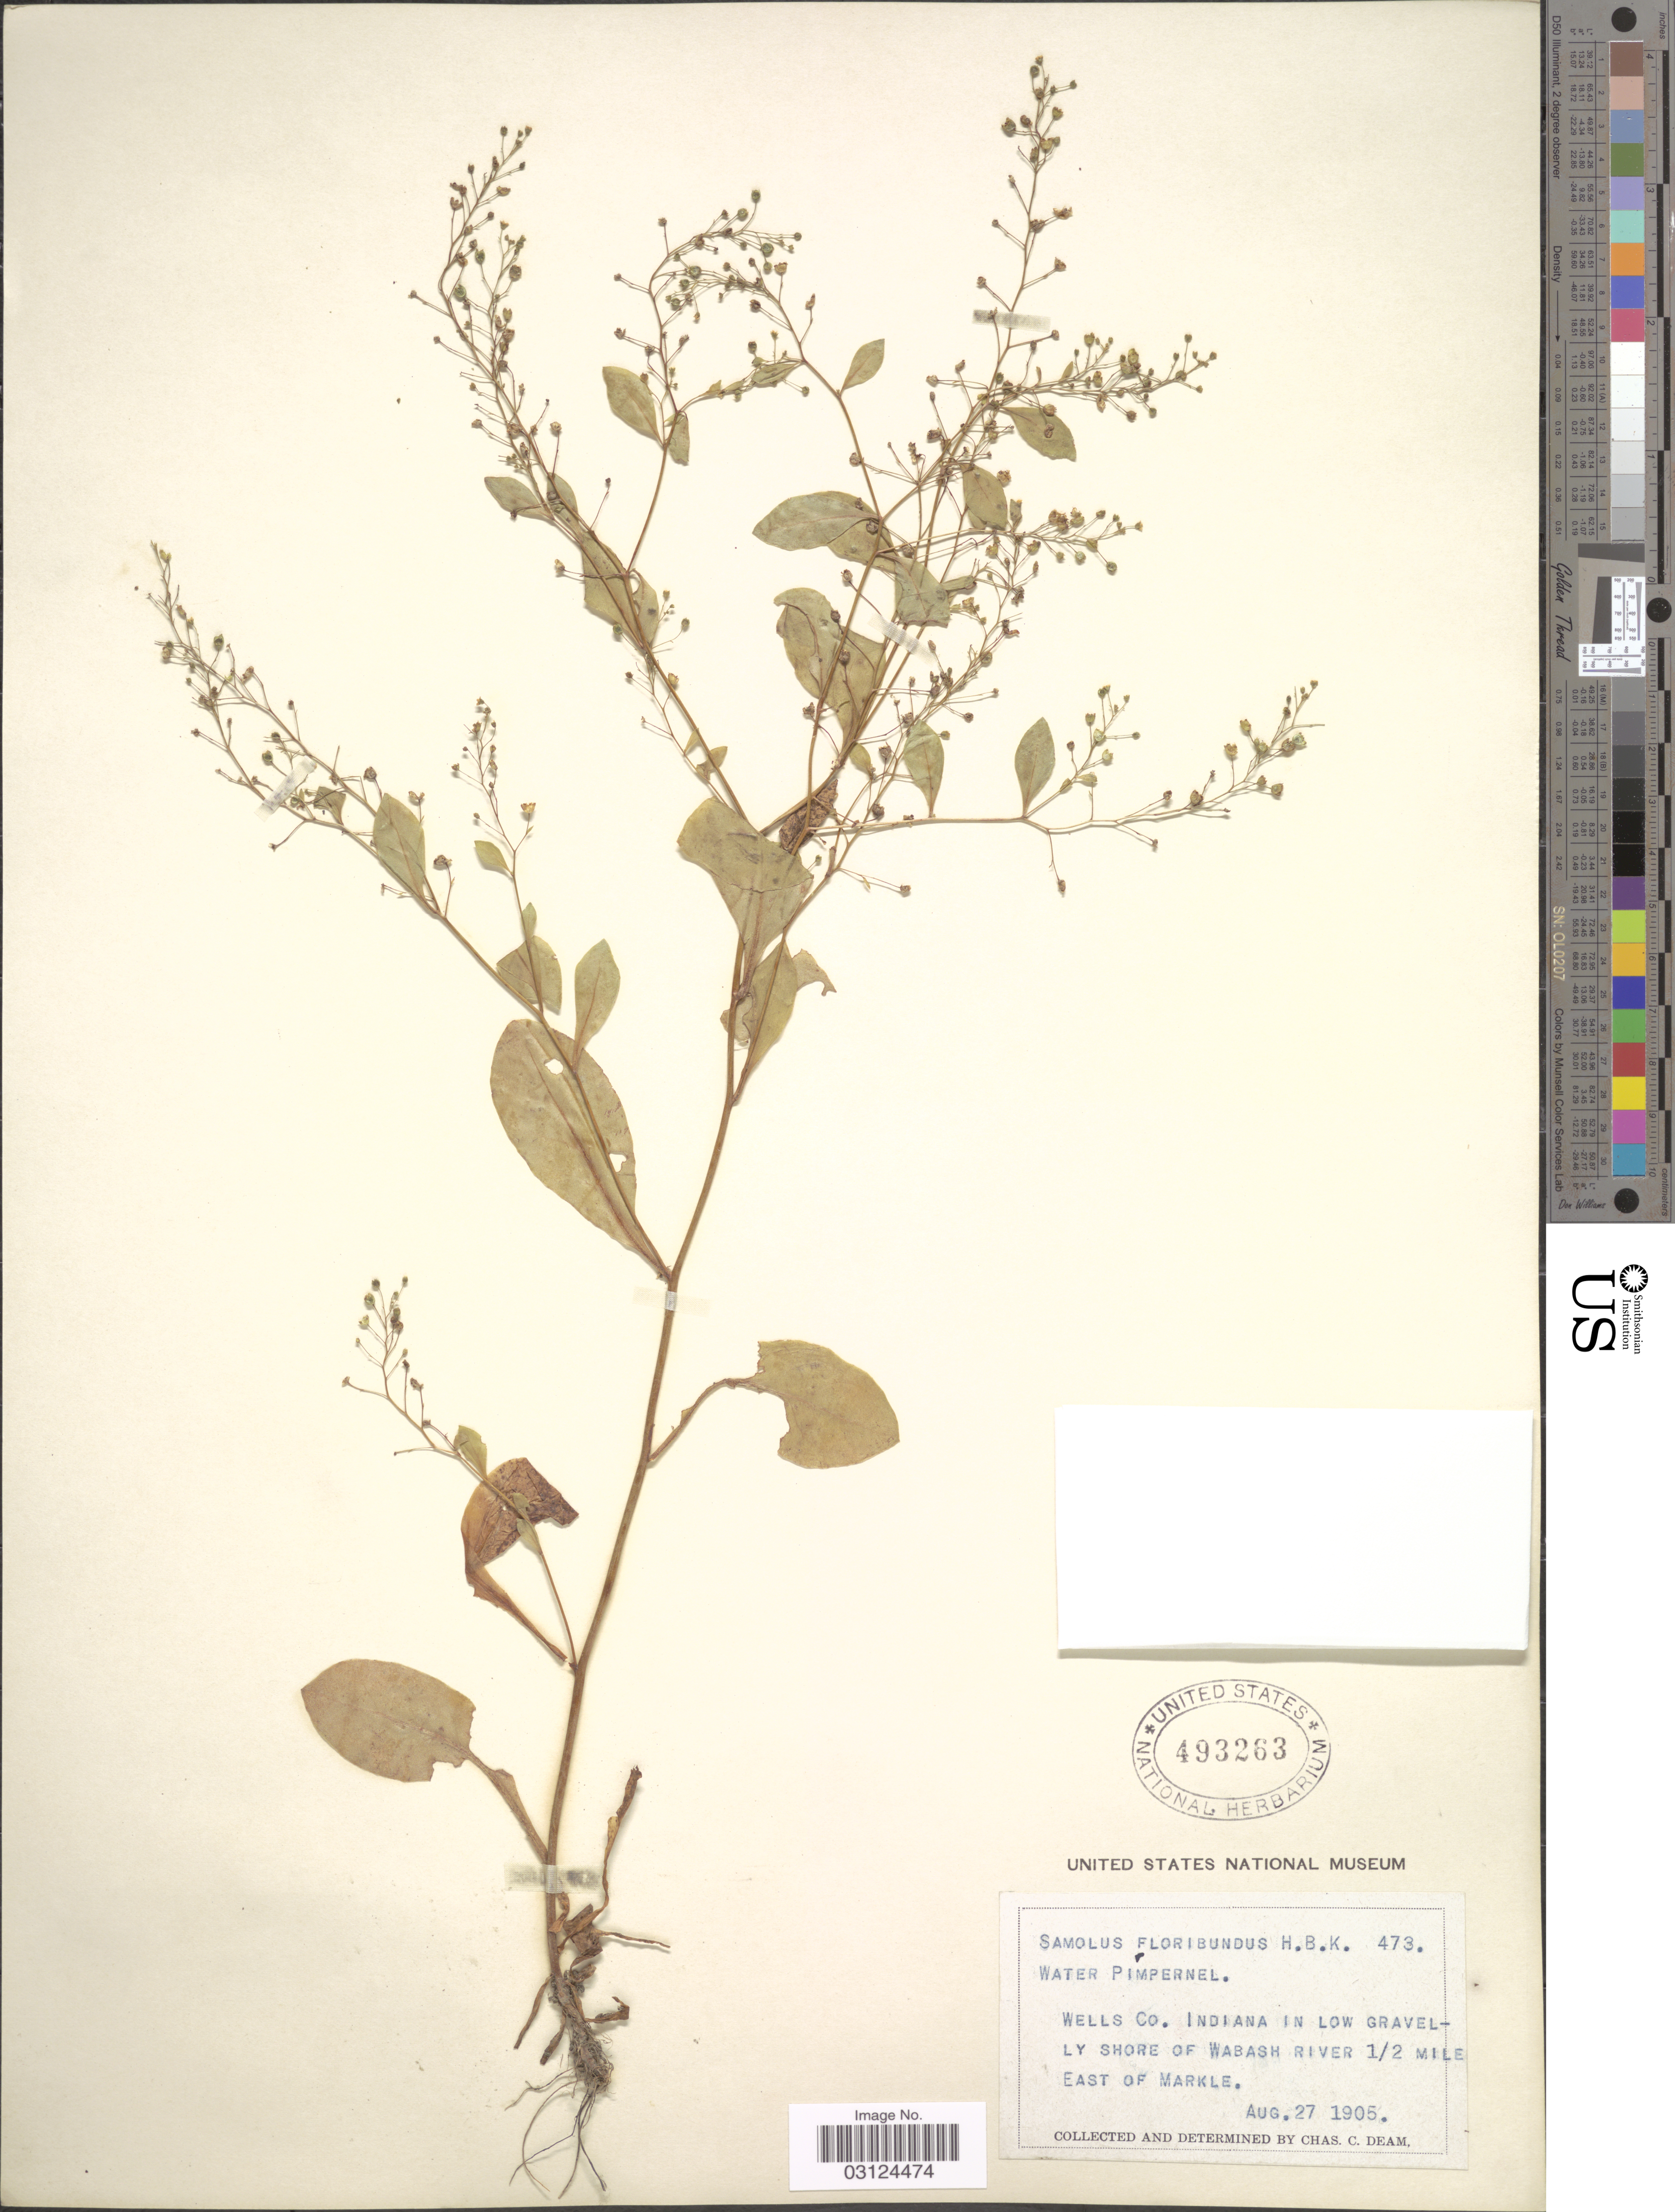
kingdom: Plantae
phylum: Tracheophyta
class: Magnoliopsida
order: Ericales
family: Primulaceae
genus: Samolus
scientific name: Samolus parviflorus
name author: Raf.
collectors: C. C. Deam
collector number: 473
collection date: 1905-08-27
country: United States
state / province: Indiana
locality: Wells Co., Indiana in low gravelly shore of Wabash River ½ mile East of Markle.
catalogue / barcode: US 493263